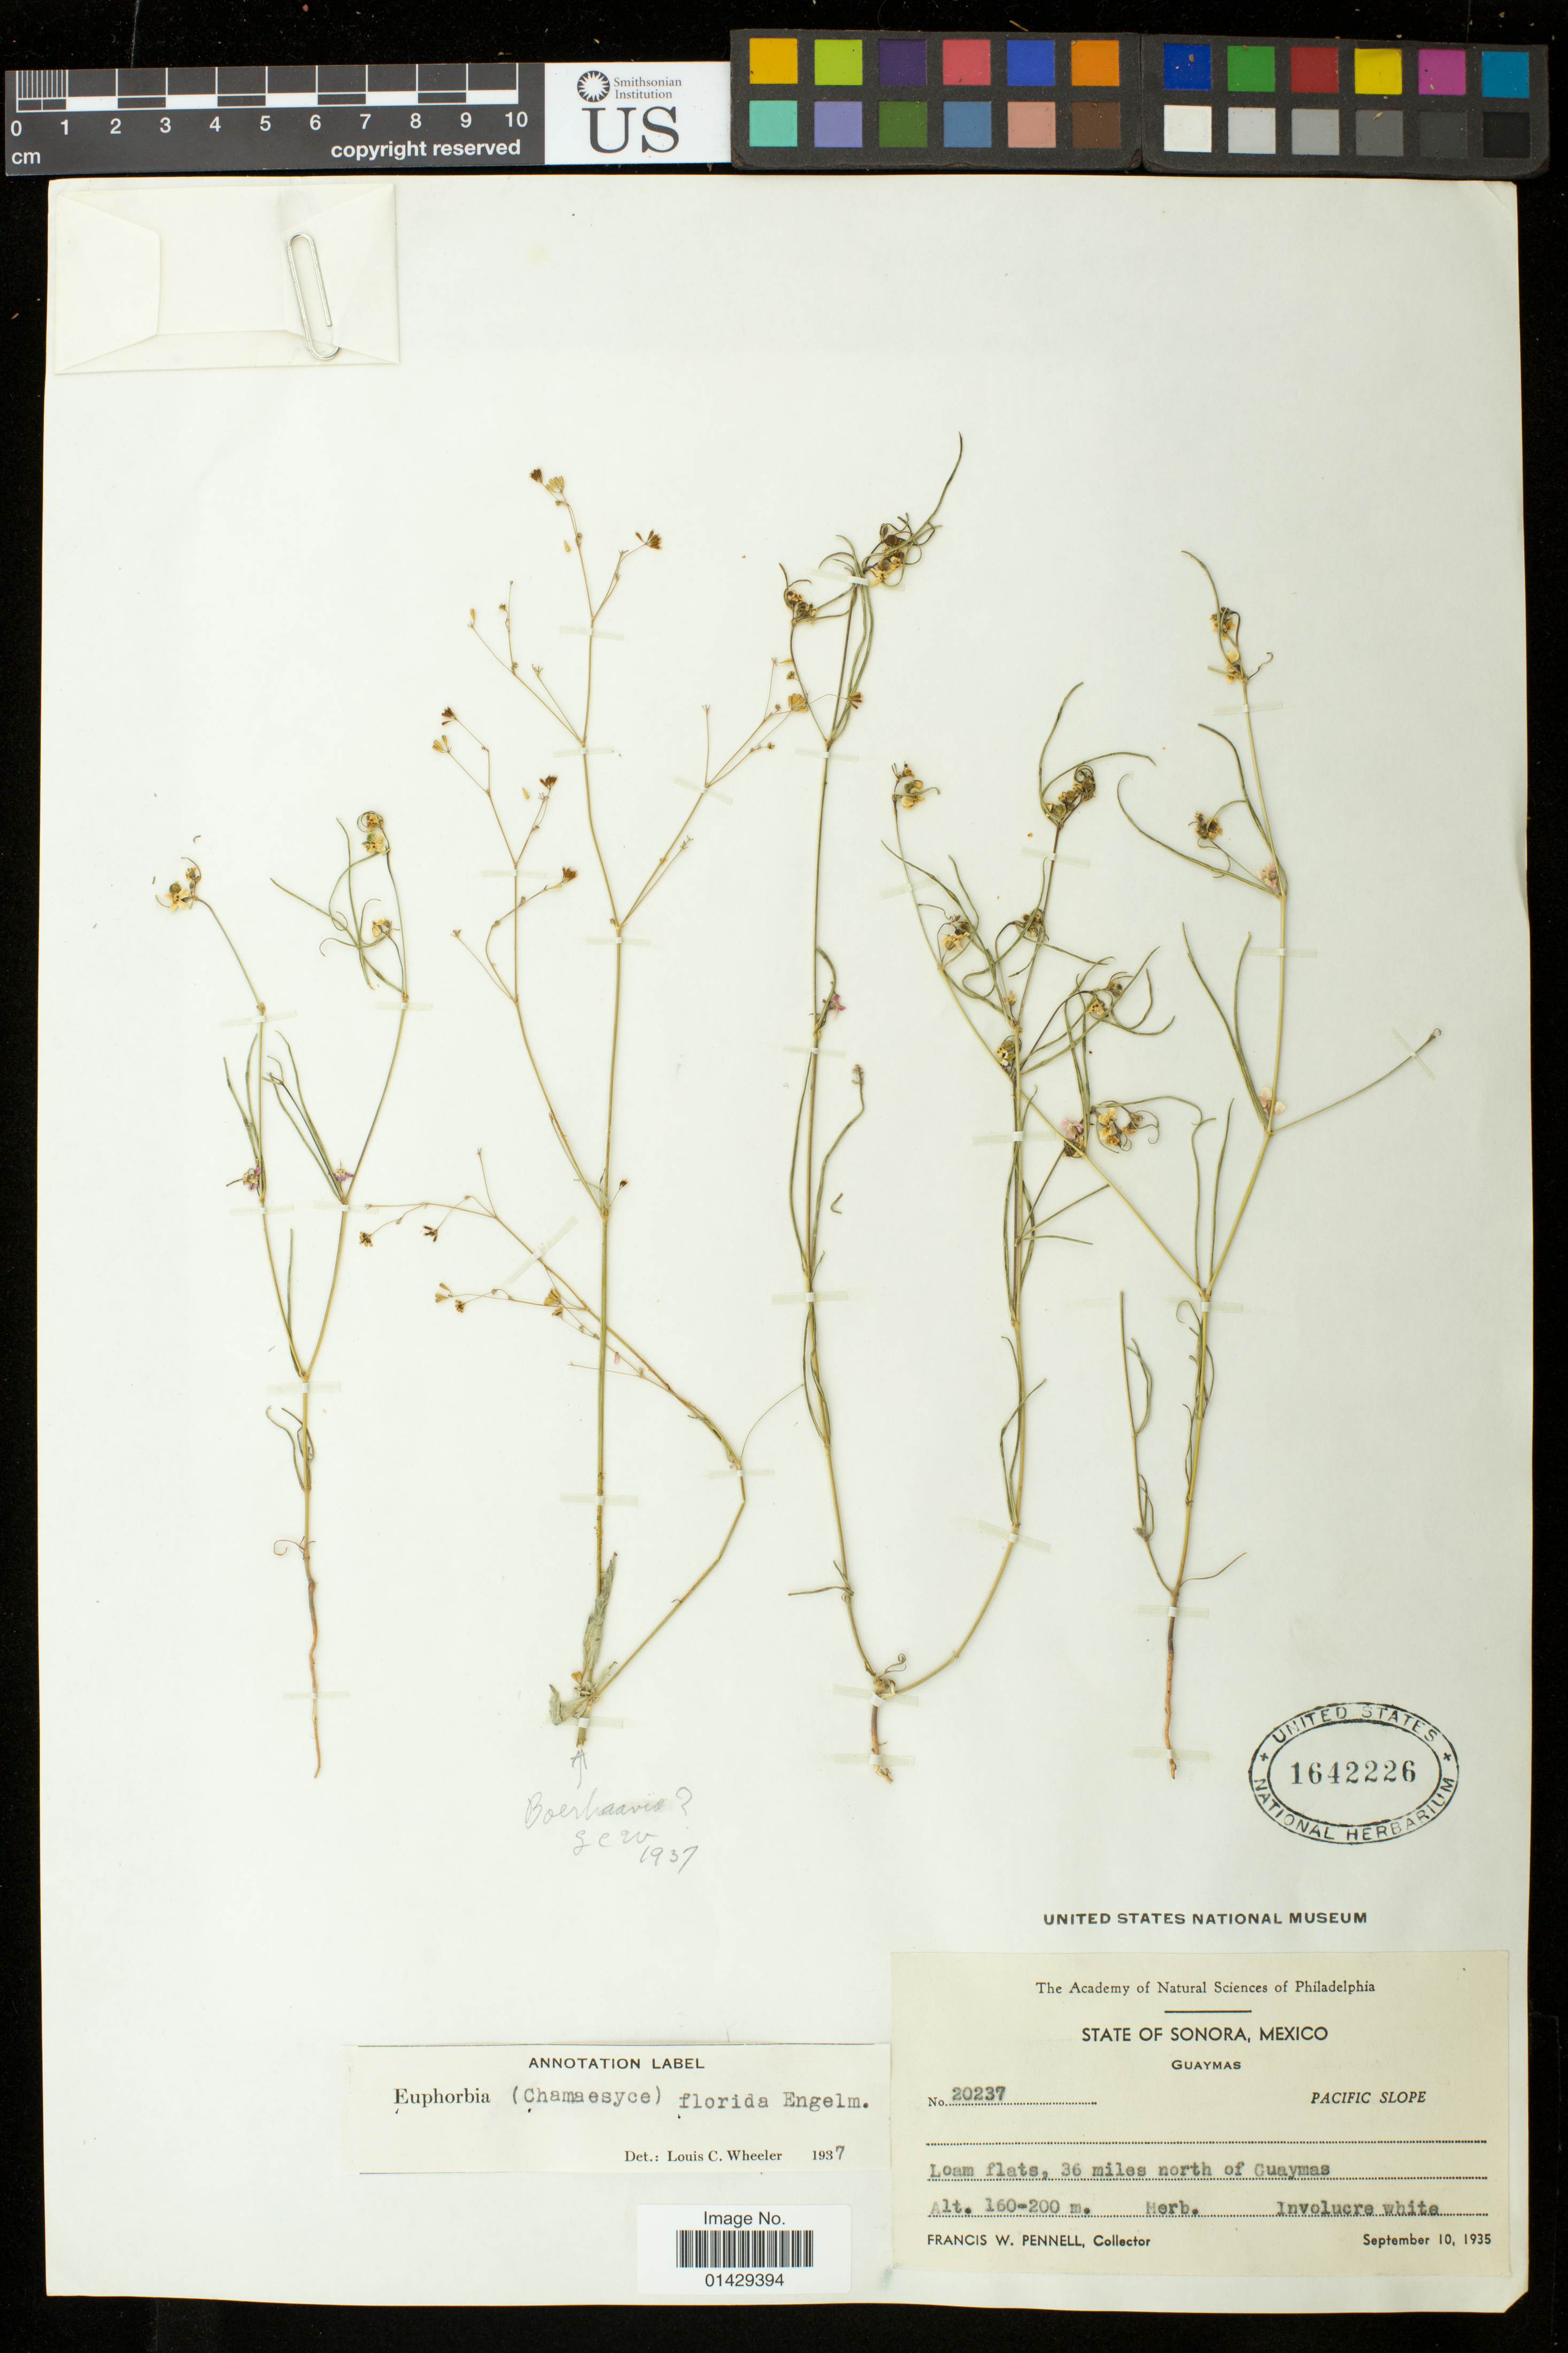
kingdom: Plantae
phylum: Tracheophyta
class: Magnoliopsida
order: Malpighiales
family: Euphorbiaceae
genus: Euphorbia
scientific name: Euphorbia florida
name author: Engelm. in Emory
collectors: F. W. Pennell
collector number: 20237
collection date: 1935-09-10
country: Mexico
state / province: Sonora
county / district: Guaymas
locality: Loam flats 36 miles north of Guaymas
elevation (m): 160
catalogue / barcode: US 1642226